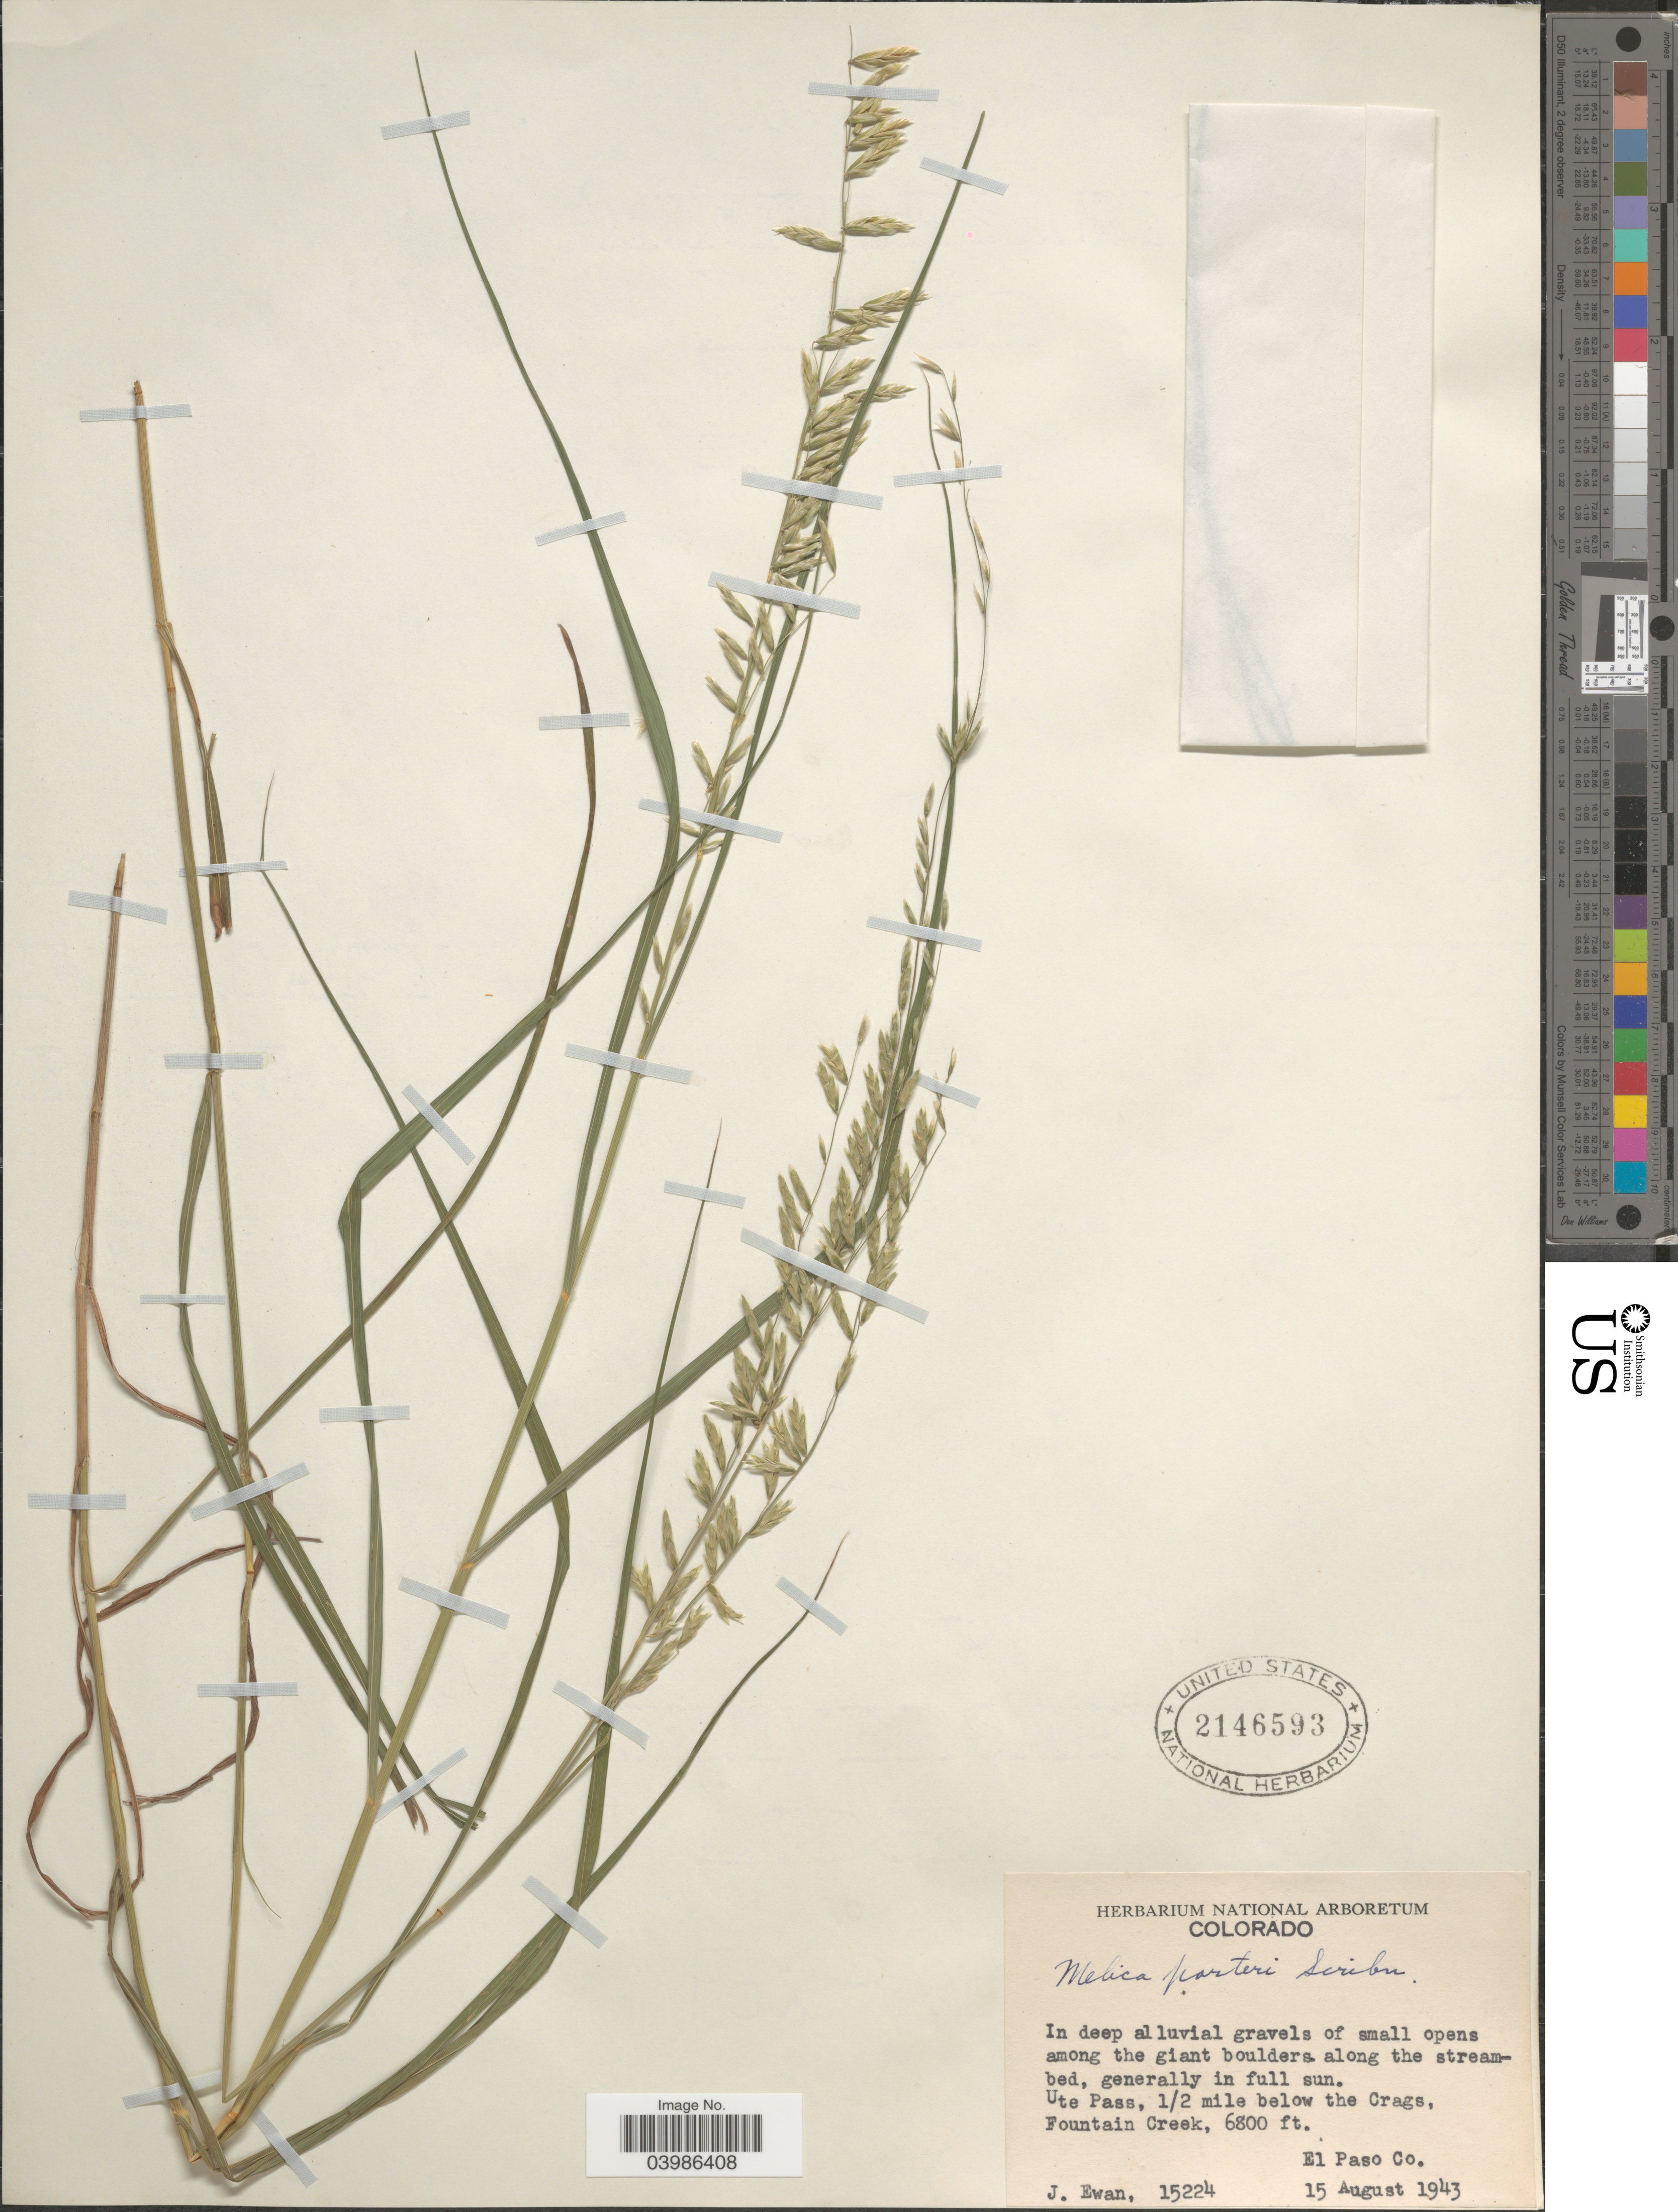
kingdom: Plantae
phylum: Tracheophyta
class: Liliopsida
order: Poales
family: Poaceae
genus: Melica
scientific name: Melica porteri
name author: Scribn.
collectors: J. A. Ewan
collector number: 15224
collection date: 1943-08-15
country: United States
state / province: Colorado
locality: Ute Pass, 1/2 mile below the Crags, Fountain Creek. El Paso Co.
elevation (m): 2073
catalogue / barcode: US 2146593